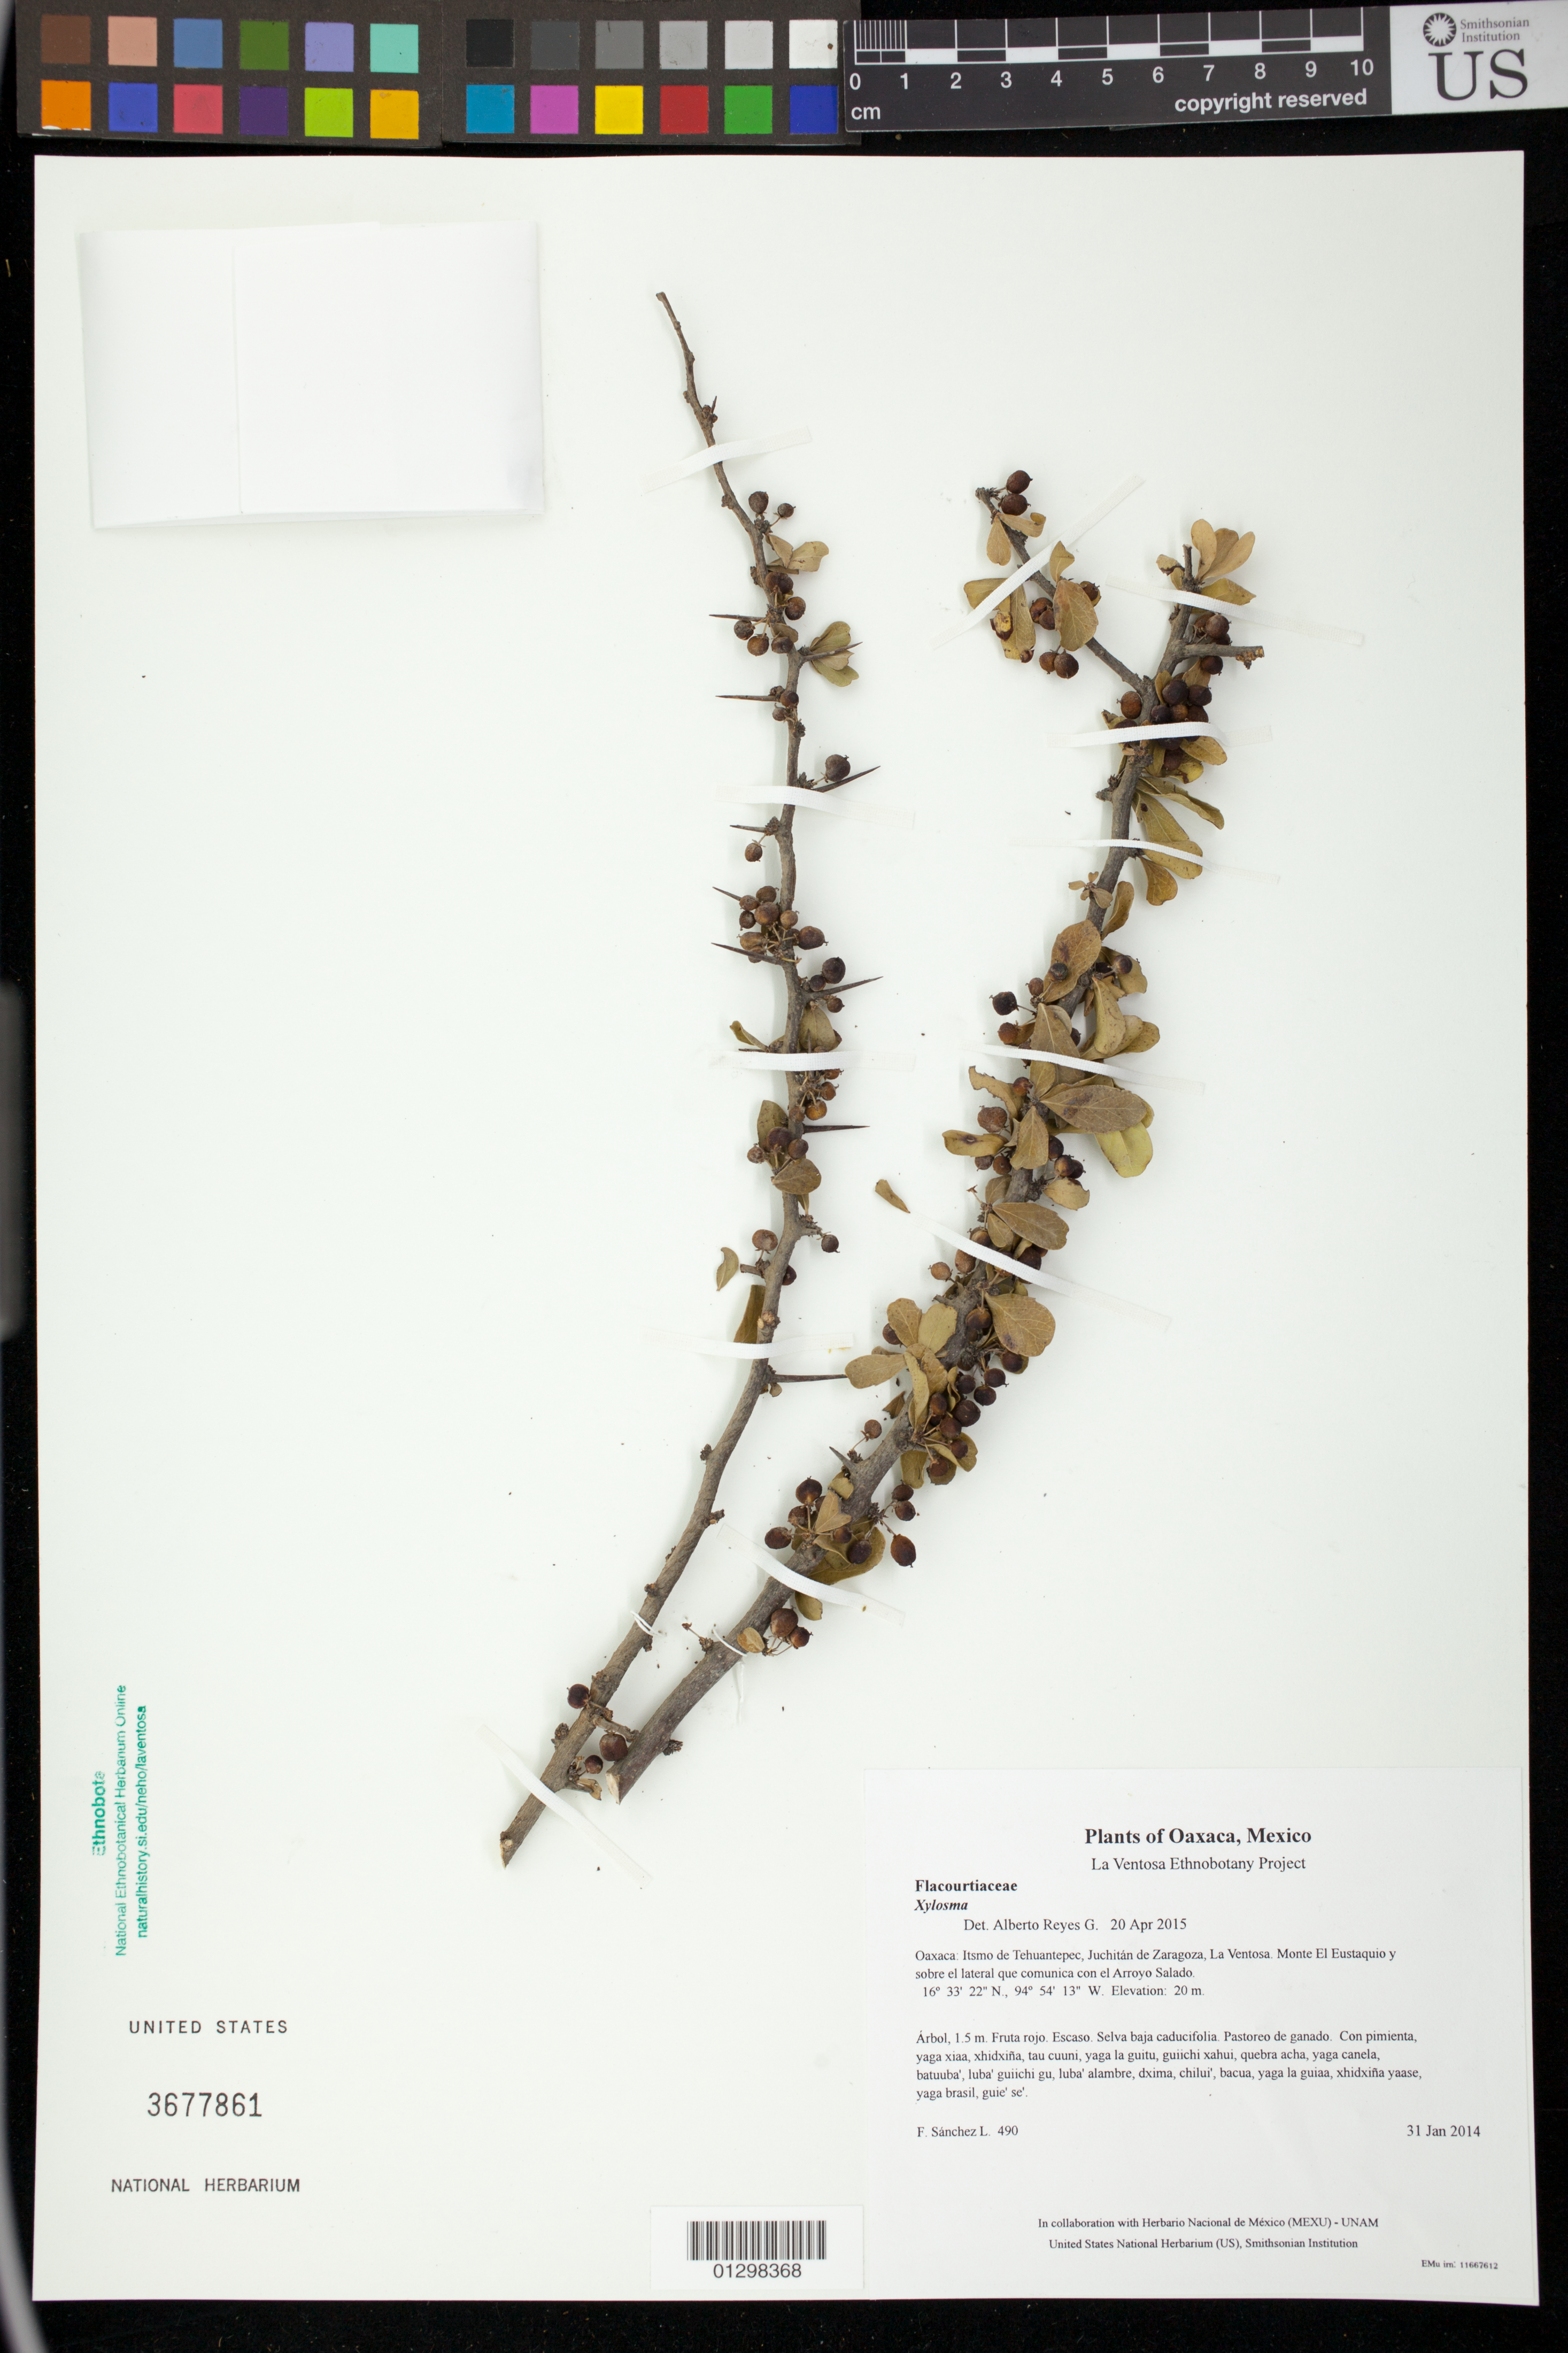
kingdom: Plantae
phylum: Tracheophyta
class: Magnoliopsida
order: Malpighiales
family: Salicaceae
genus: Xylosma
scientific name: Xylosma flexuosa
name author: (Kunth) Hemsl.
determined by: Liesner, R. L.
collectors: F. Sánchez L.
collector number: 490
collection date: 2014-01-31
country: Mexico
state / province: Oaxaca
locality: Itsmo de Tehuantepec, Juchitán de Zaragoza, La Ventosa. Monte El Eustaquio y sobre el lateral que comunica con el Arroyo Salado.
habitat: Selva baja caducifolia. Pastoreo de ganado.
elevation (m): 20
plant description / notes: JEBOT, MEXU, SERO, US; Yaga. 1.5 m. Cuaananaxhi naxiña'. Huaxie'.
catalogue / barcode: US 3677861